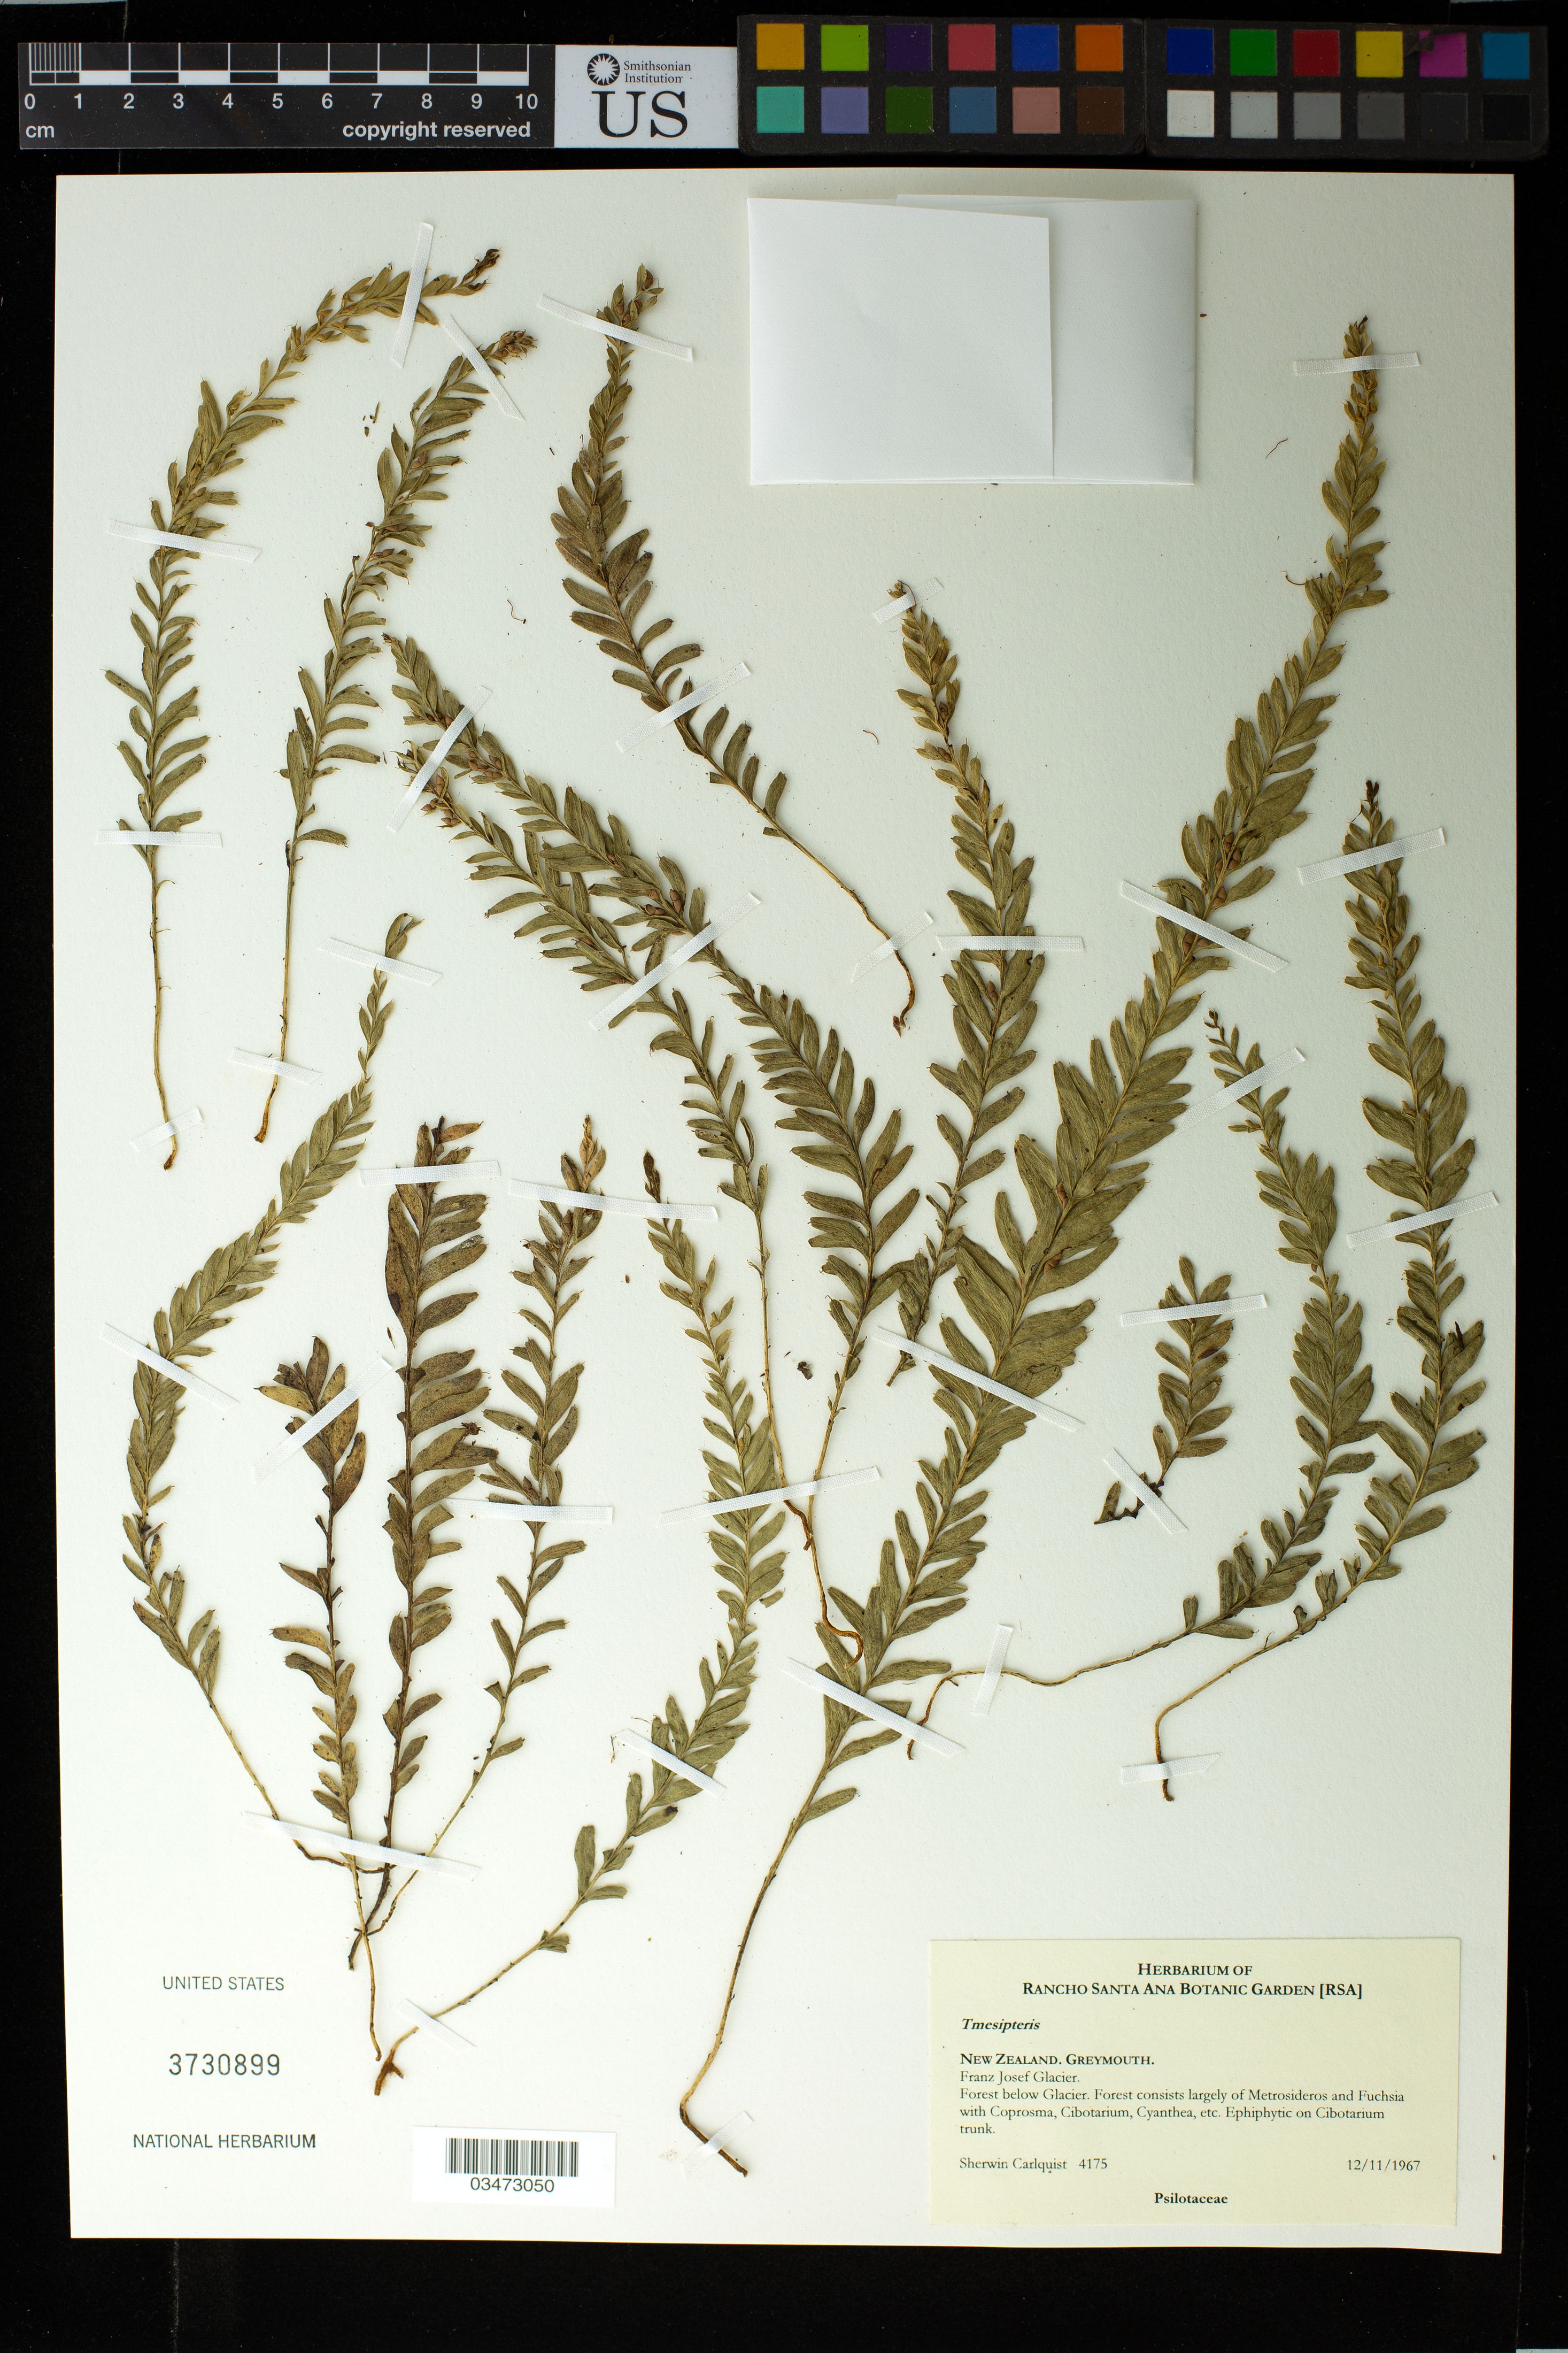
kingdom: Plantae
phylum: Tracheophyta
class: Polypodiopsida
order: Psilotales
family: Psilotaceae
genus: Tmesipteris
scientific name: Tmesipteris sp.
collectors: S. Carlquist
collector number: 4175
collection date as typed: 12/11/1967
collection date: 1967-12-11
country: New Zealand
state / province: West Coast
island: South Island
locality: Greynouth. Franz Josef Glacier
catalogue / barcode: US 3730899